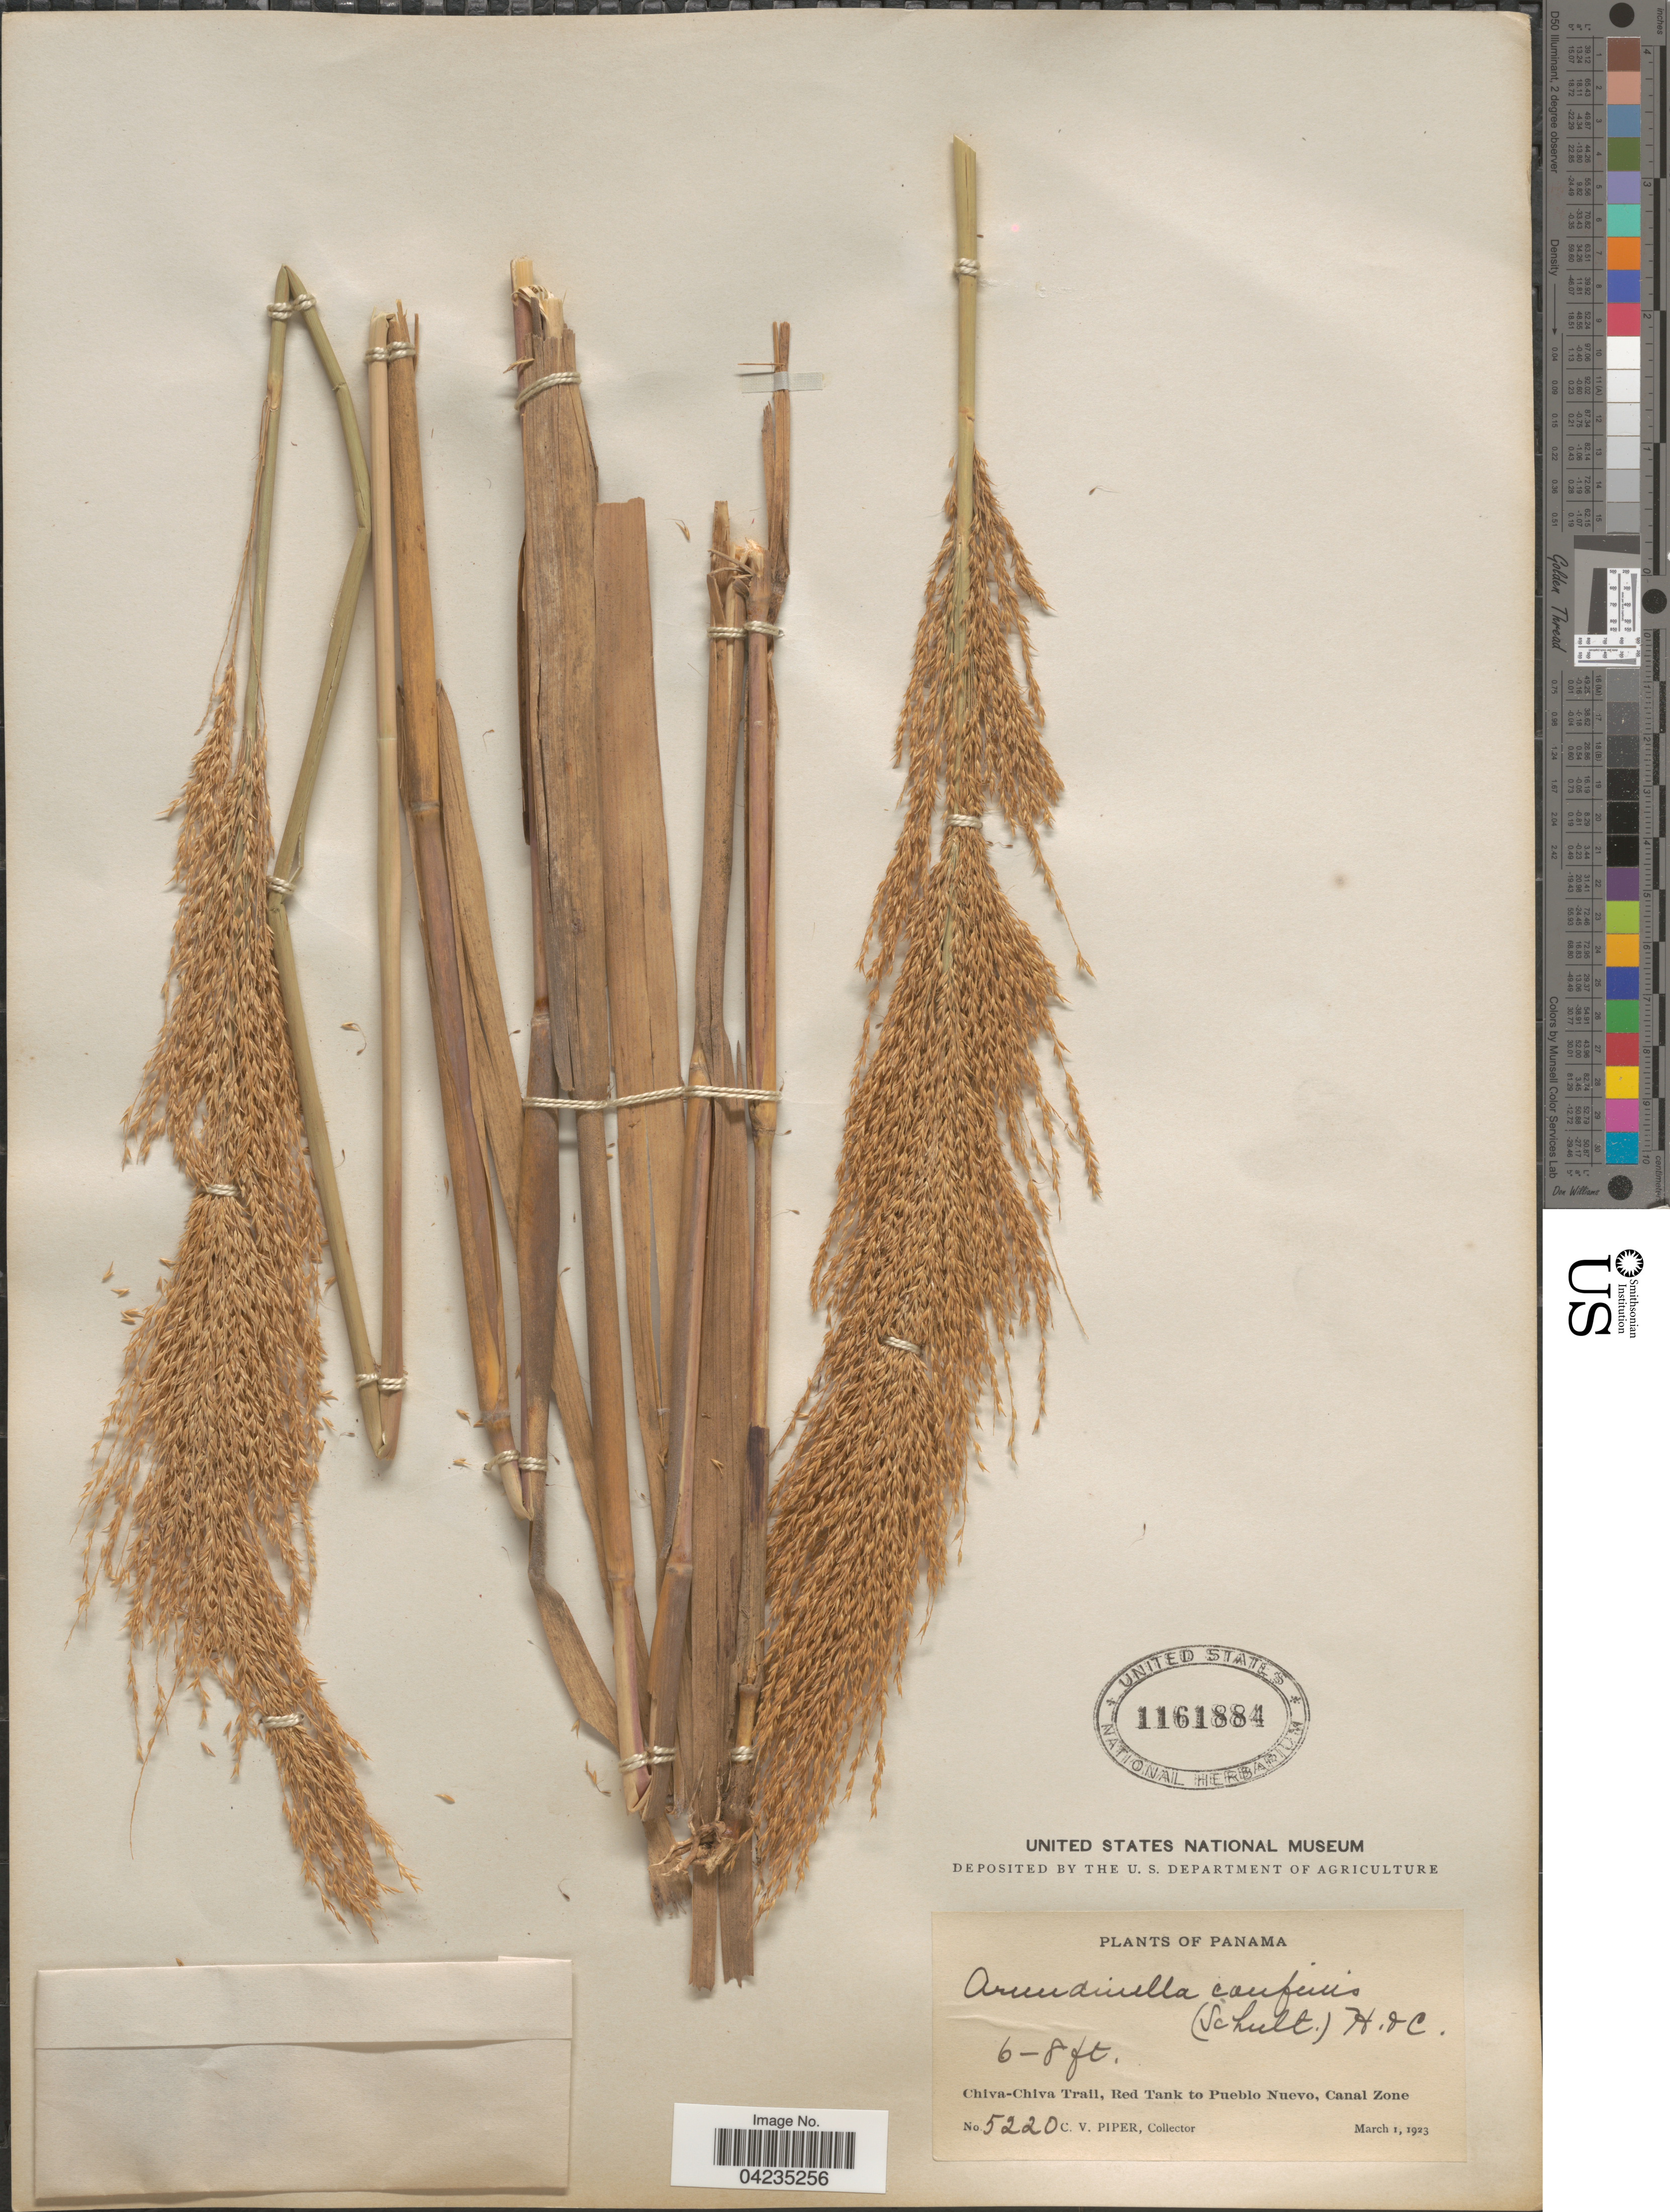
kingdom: Plantae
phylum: Tracheophyta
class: Liliopsida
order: Poales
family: Poaceae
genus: Arundinella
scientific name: Arundinella hispida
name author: (Humb. & Bonpl. ex Willd.) Kuntze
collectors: C. V. Piper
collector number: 5220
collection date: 1923-03-01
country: Panama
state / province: Colón / Panamá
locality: Chiva-Chiva Trail, Red Tank to Pueblo Nuevo, Canal Zone.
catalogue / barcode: US 1161884